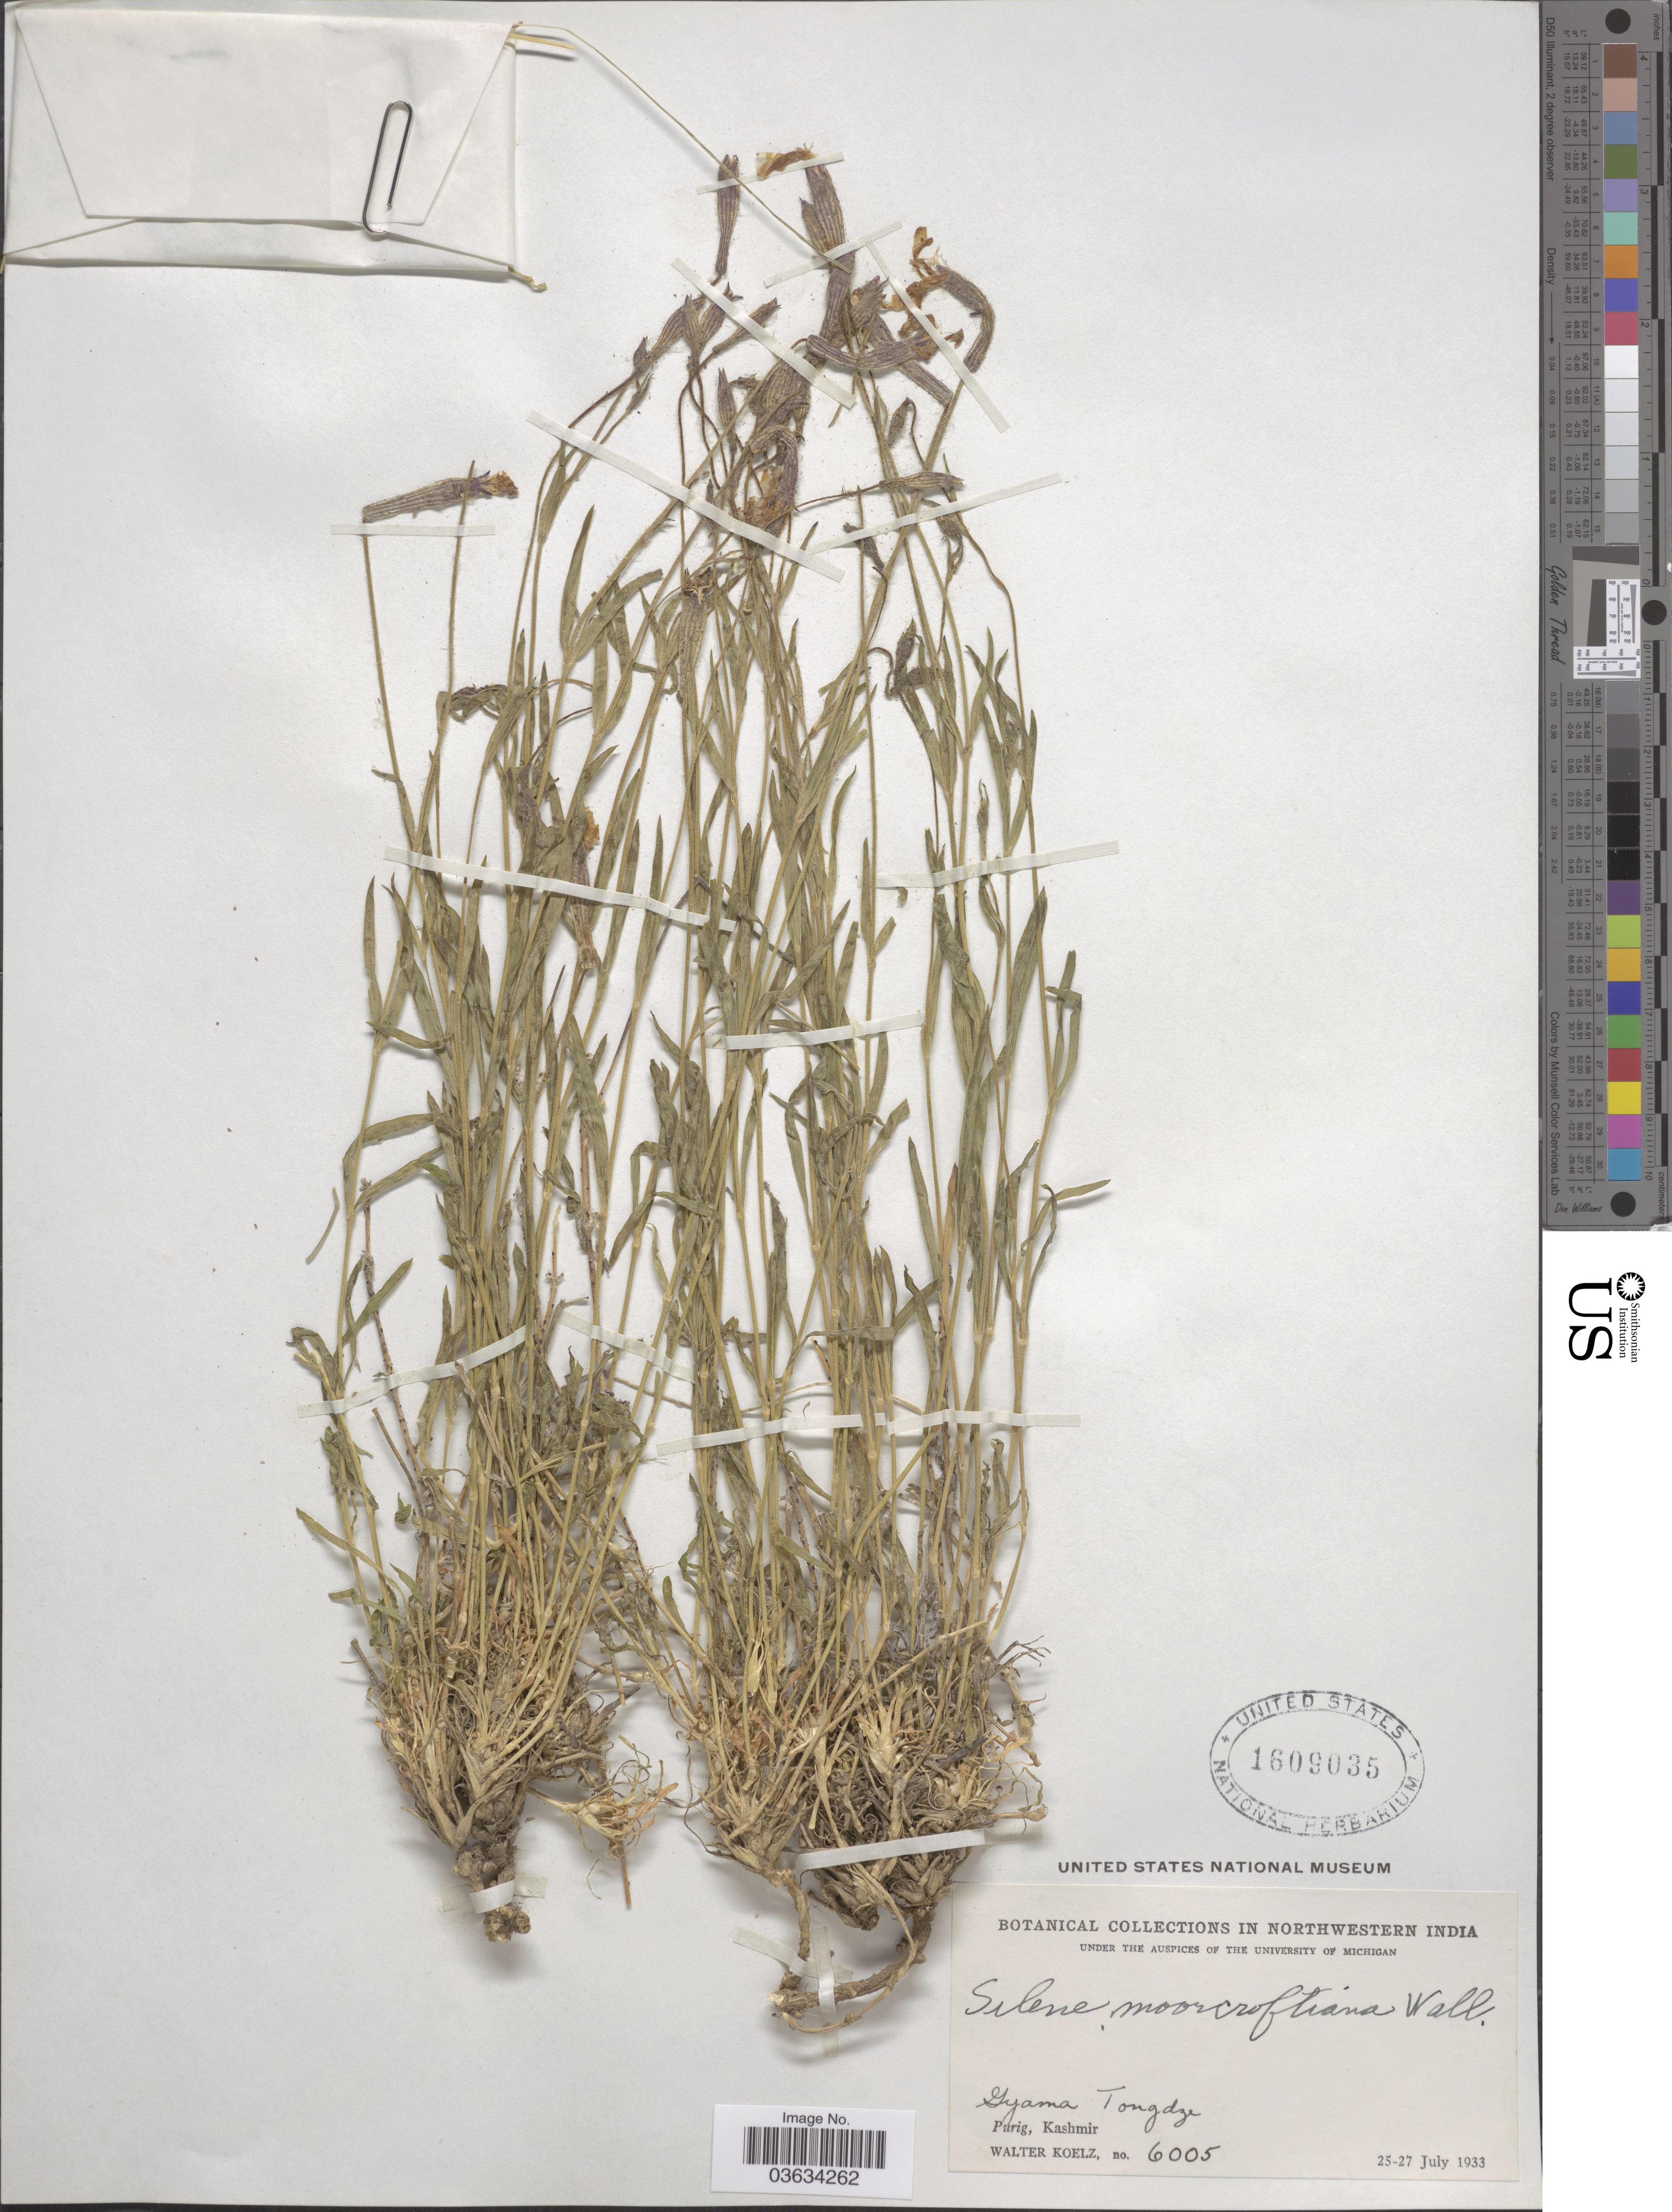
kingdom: Plantae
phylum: Tracheophyta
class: Magnoliopsida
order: Caryophyllales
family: Caryophyllaceae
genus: Silene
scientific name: Silene moorcroftiana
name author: Wall. ex Benth.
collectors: W. N. Koelz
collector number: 6005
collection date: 1933-07-25/1933-07-27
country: India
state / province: Jammu and Kashmir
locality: In Northwestern India. Gyama Tongdze [unsure placement] Purig, Kashmir.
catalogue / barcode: US 1609035